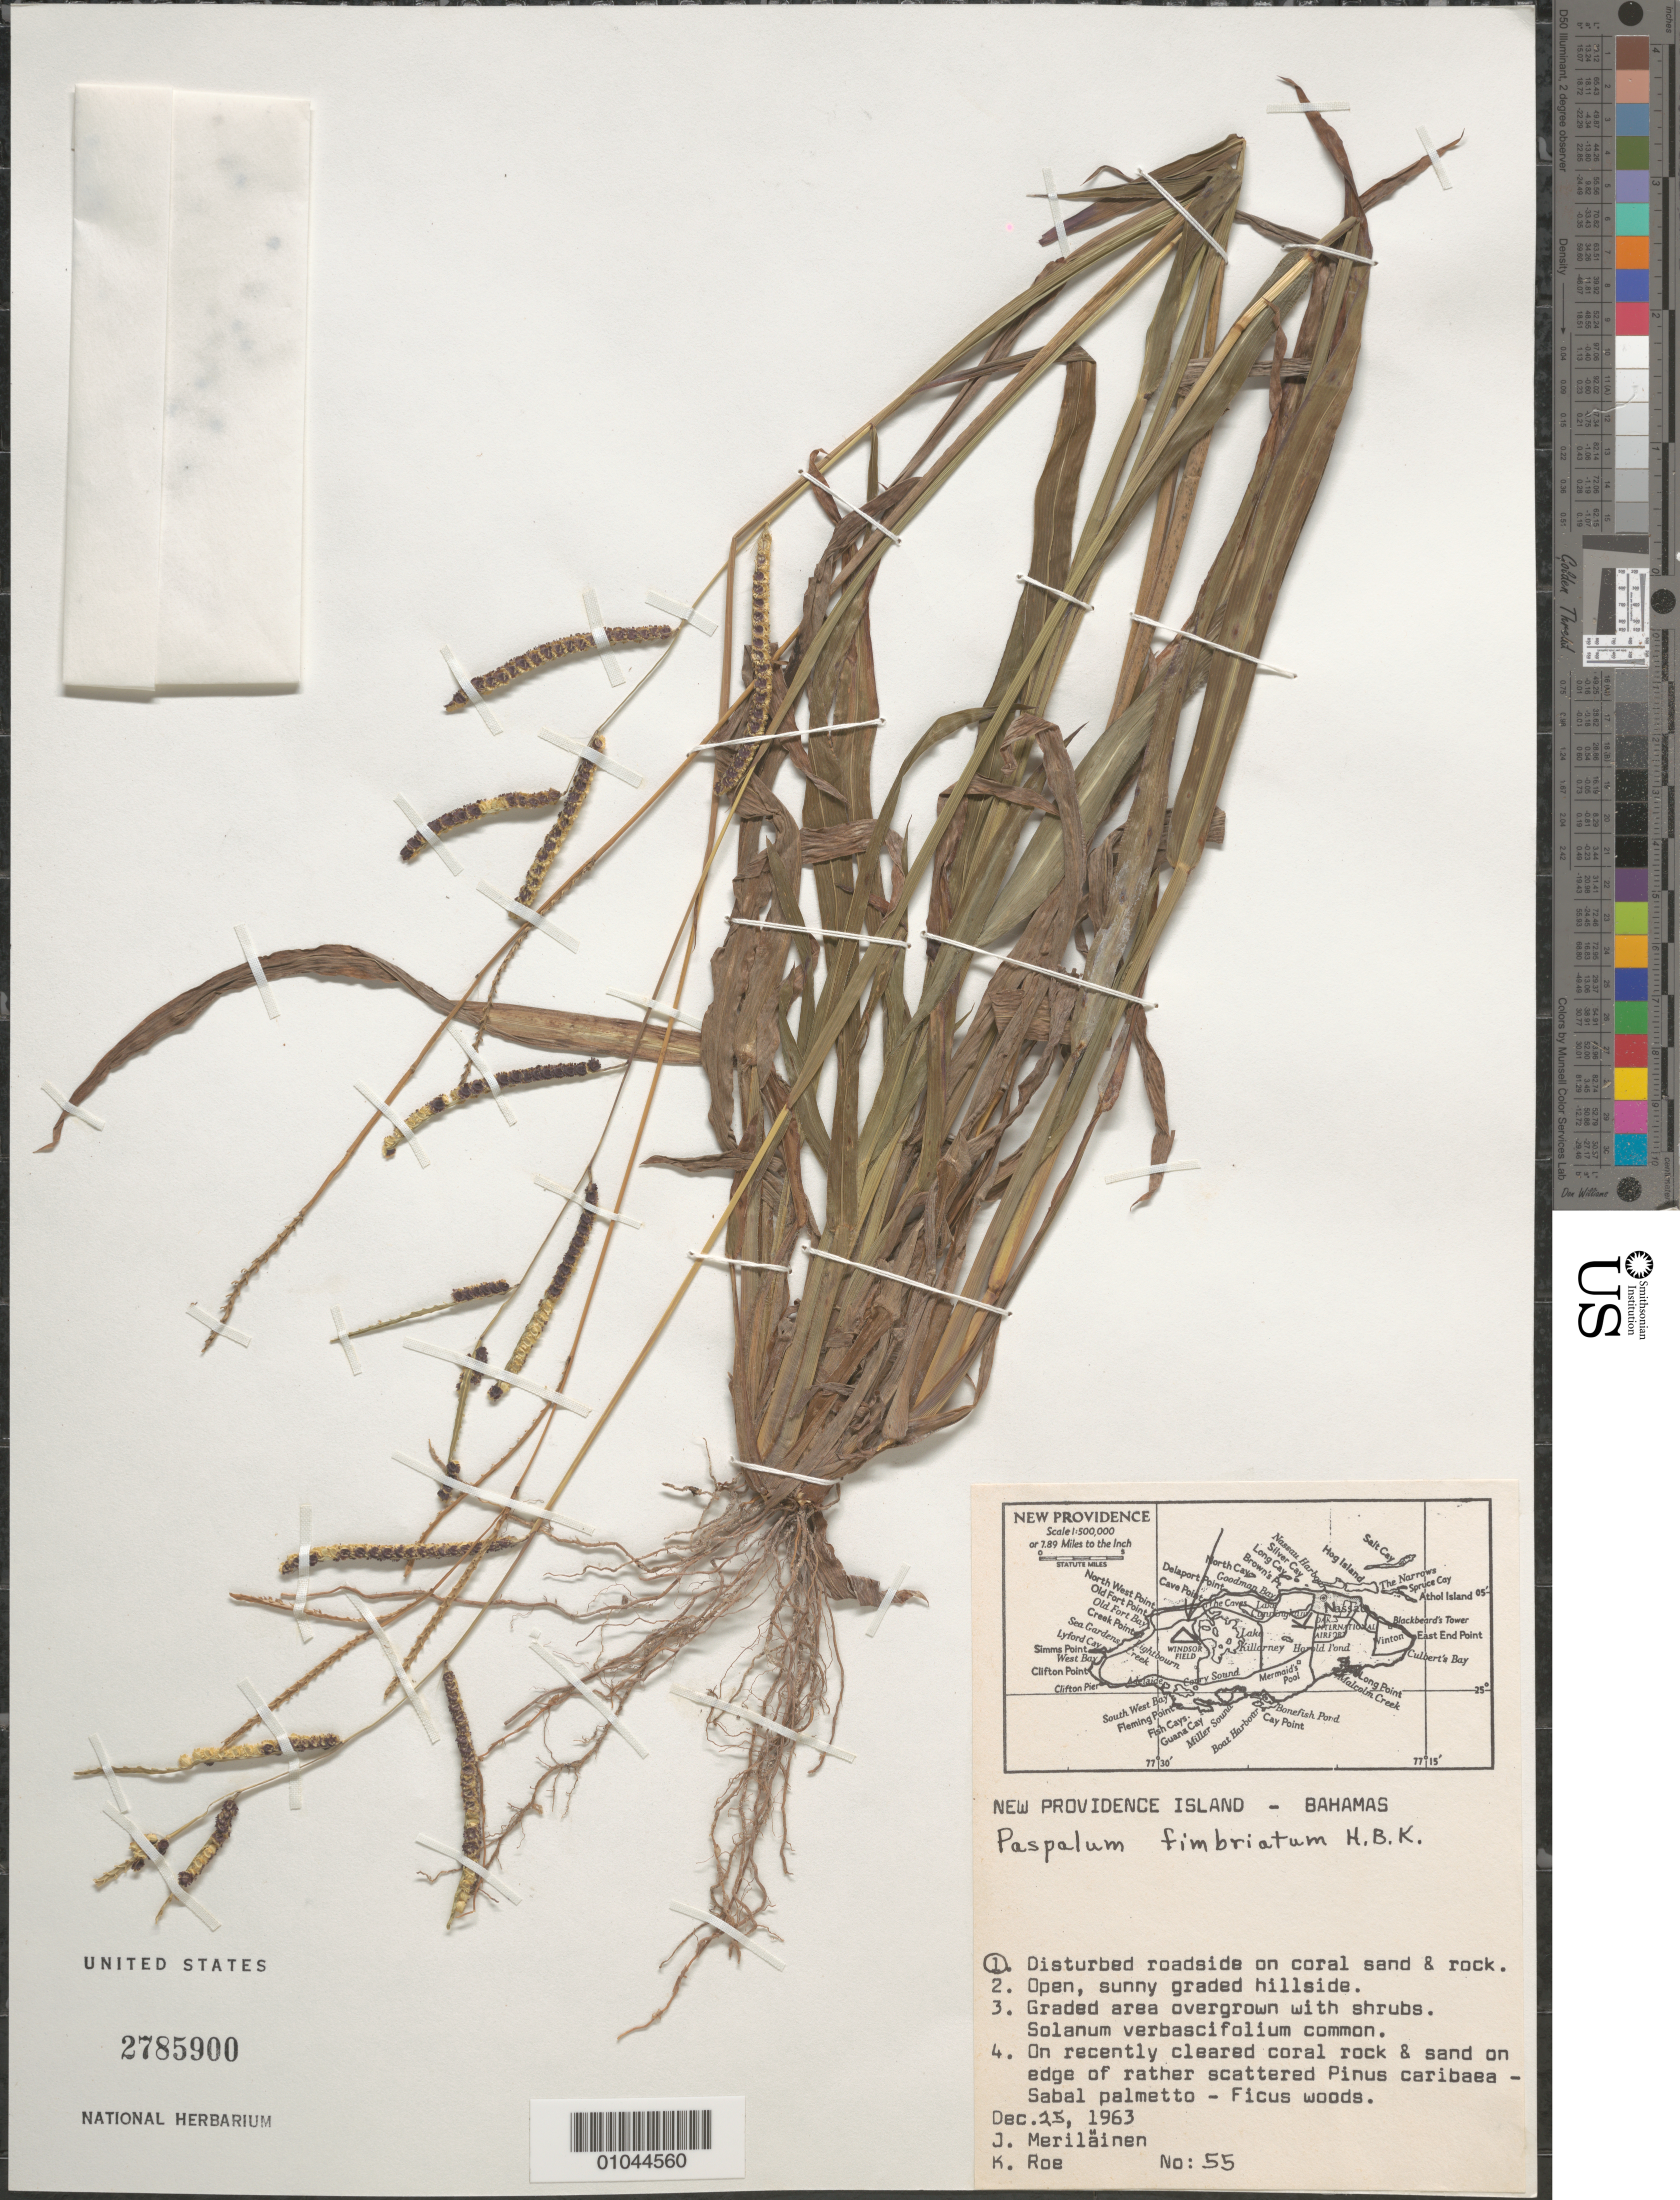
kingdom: Plantae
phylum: Tracheophyta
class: Liliopsida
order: Poales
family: Poaceae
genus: Paspalum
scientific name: Paspalum fimbriatum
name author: Kunth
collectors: J. Merilainen & K. Roe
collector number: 55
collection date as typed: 25 Dec 1963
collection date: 1963-12-25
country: Bahamas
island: New Providence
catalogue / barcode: US 2785900